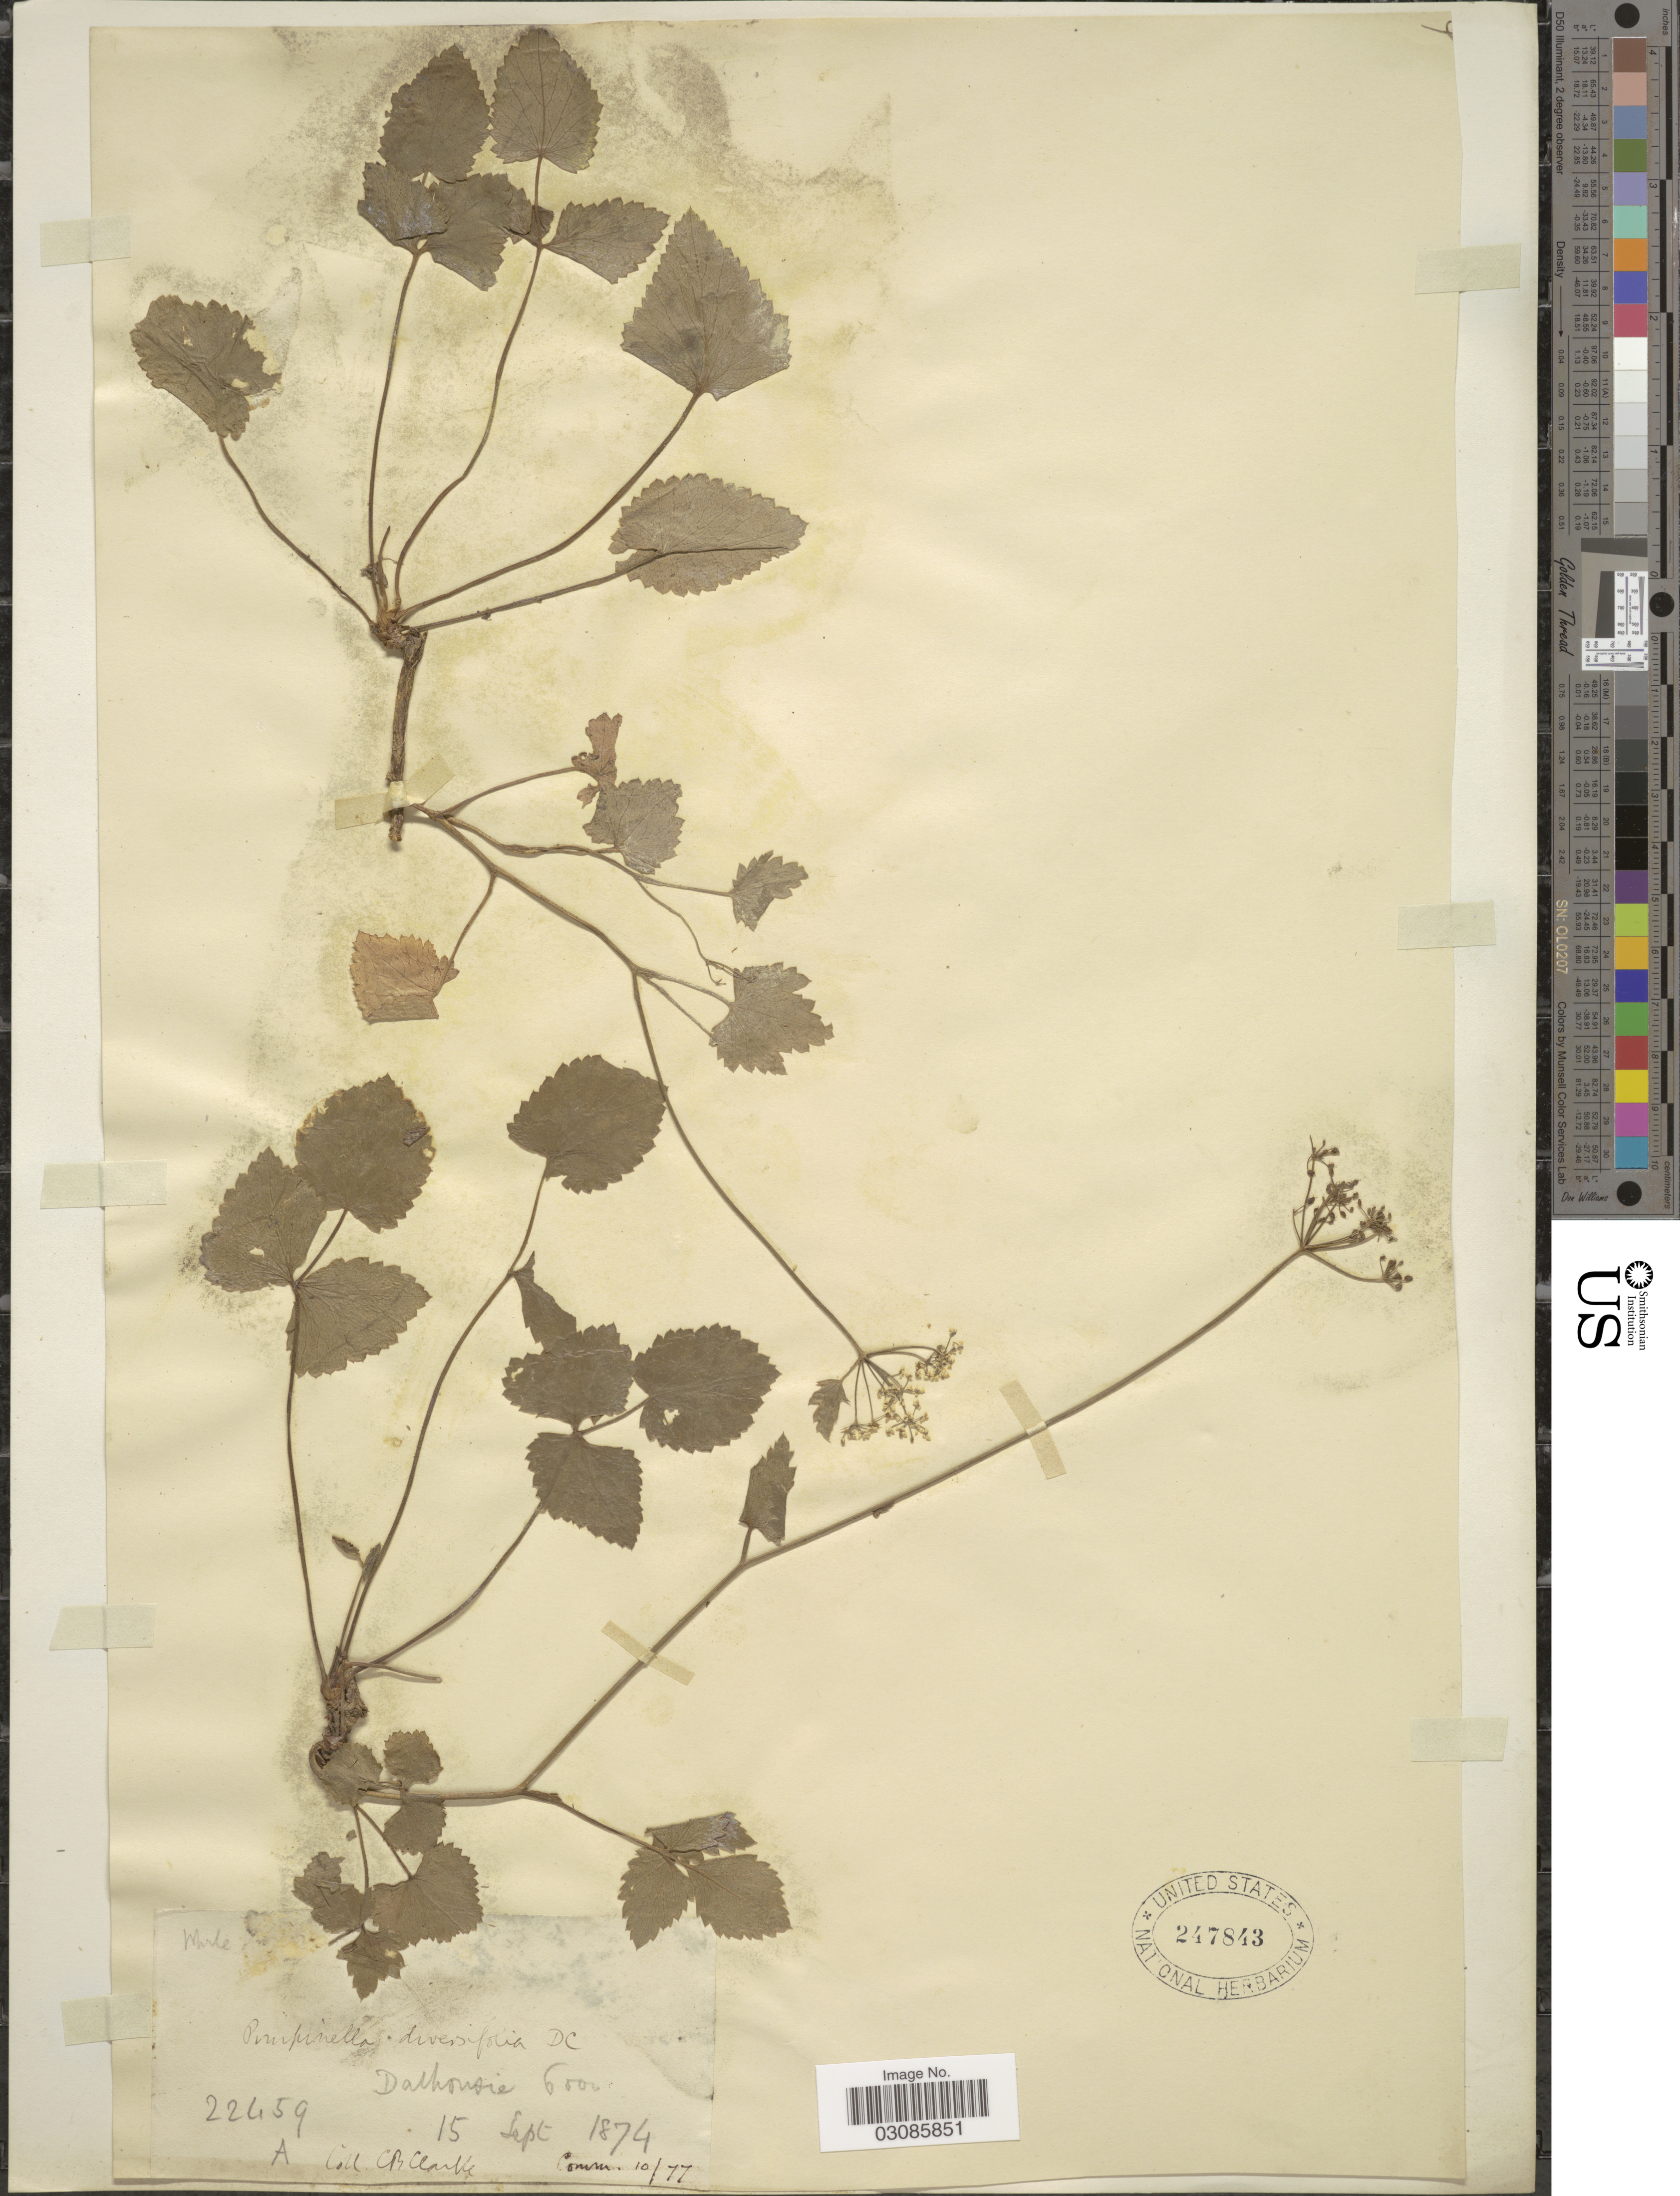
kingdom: Plantae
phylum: Tracheophyta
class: Magnoliopsida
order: Apiales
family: Apiaceae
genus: Pimpinella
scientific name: Pimpinella diversifolia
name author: DC.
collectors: C. B. Clarke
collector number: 22459A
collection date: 1874-09-15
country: India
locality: Dalhousie.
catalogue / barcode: US 247843